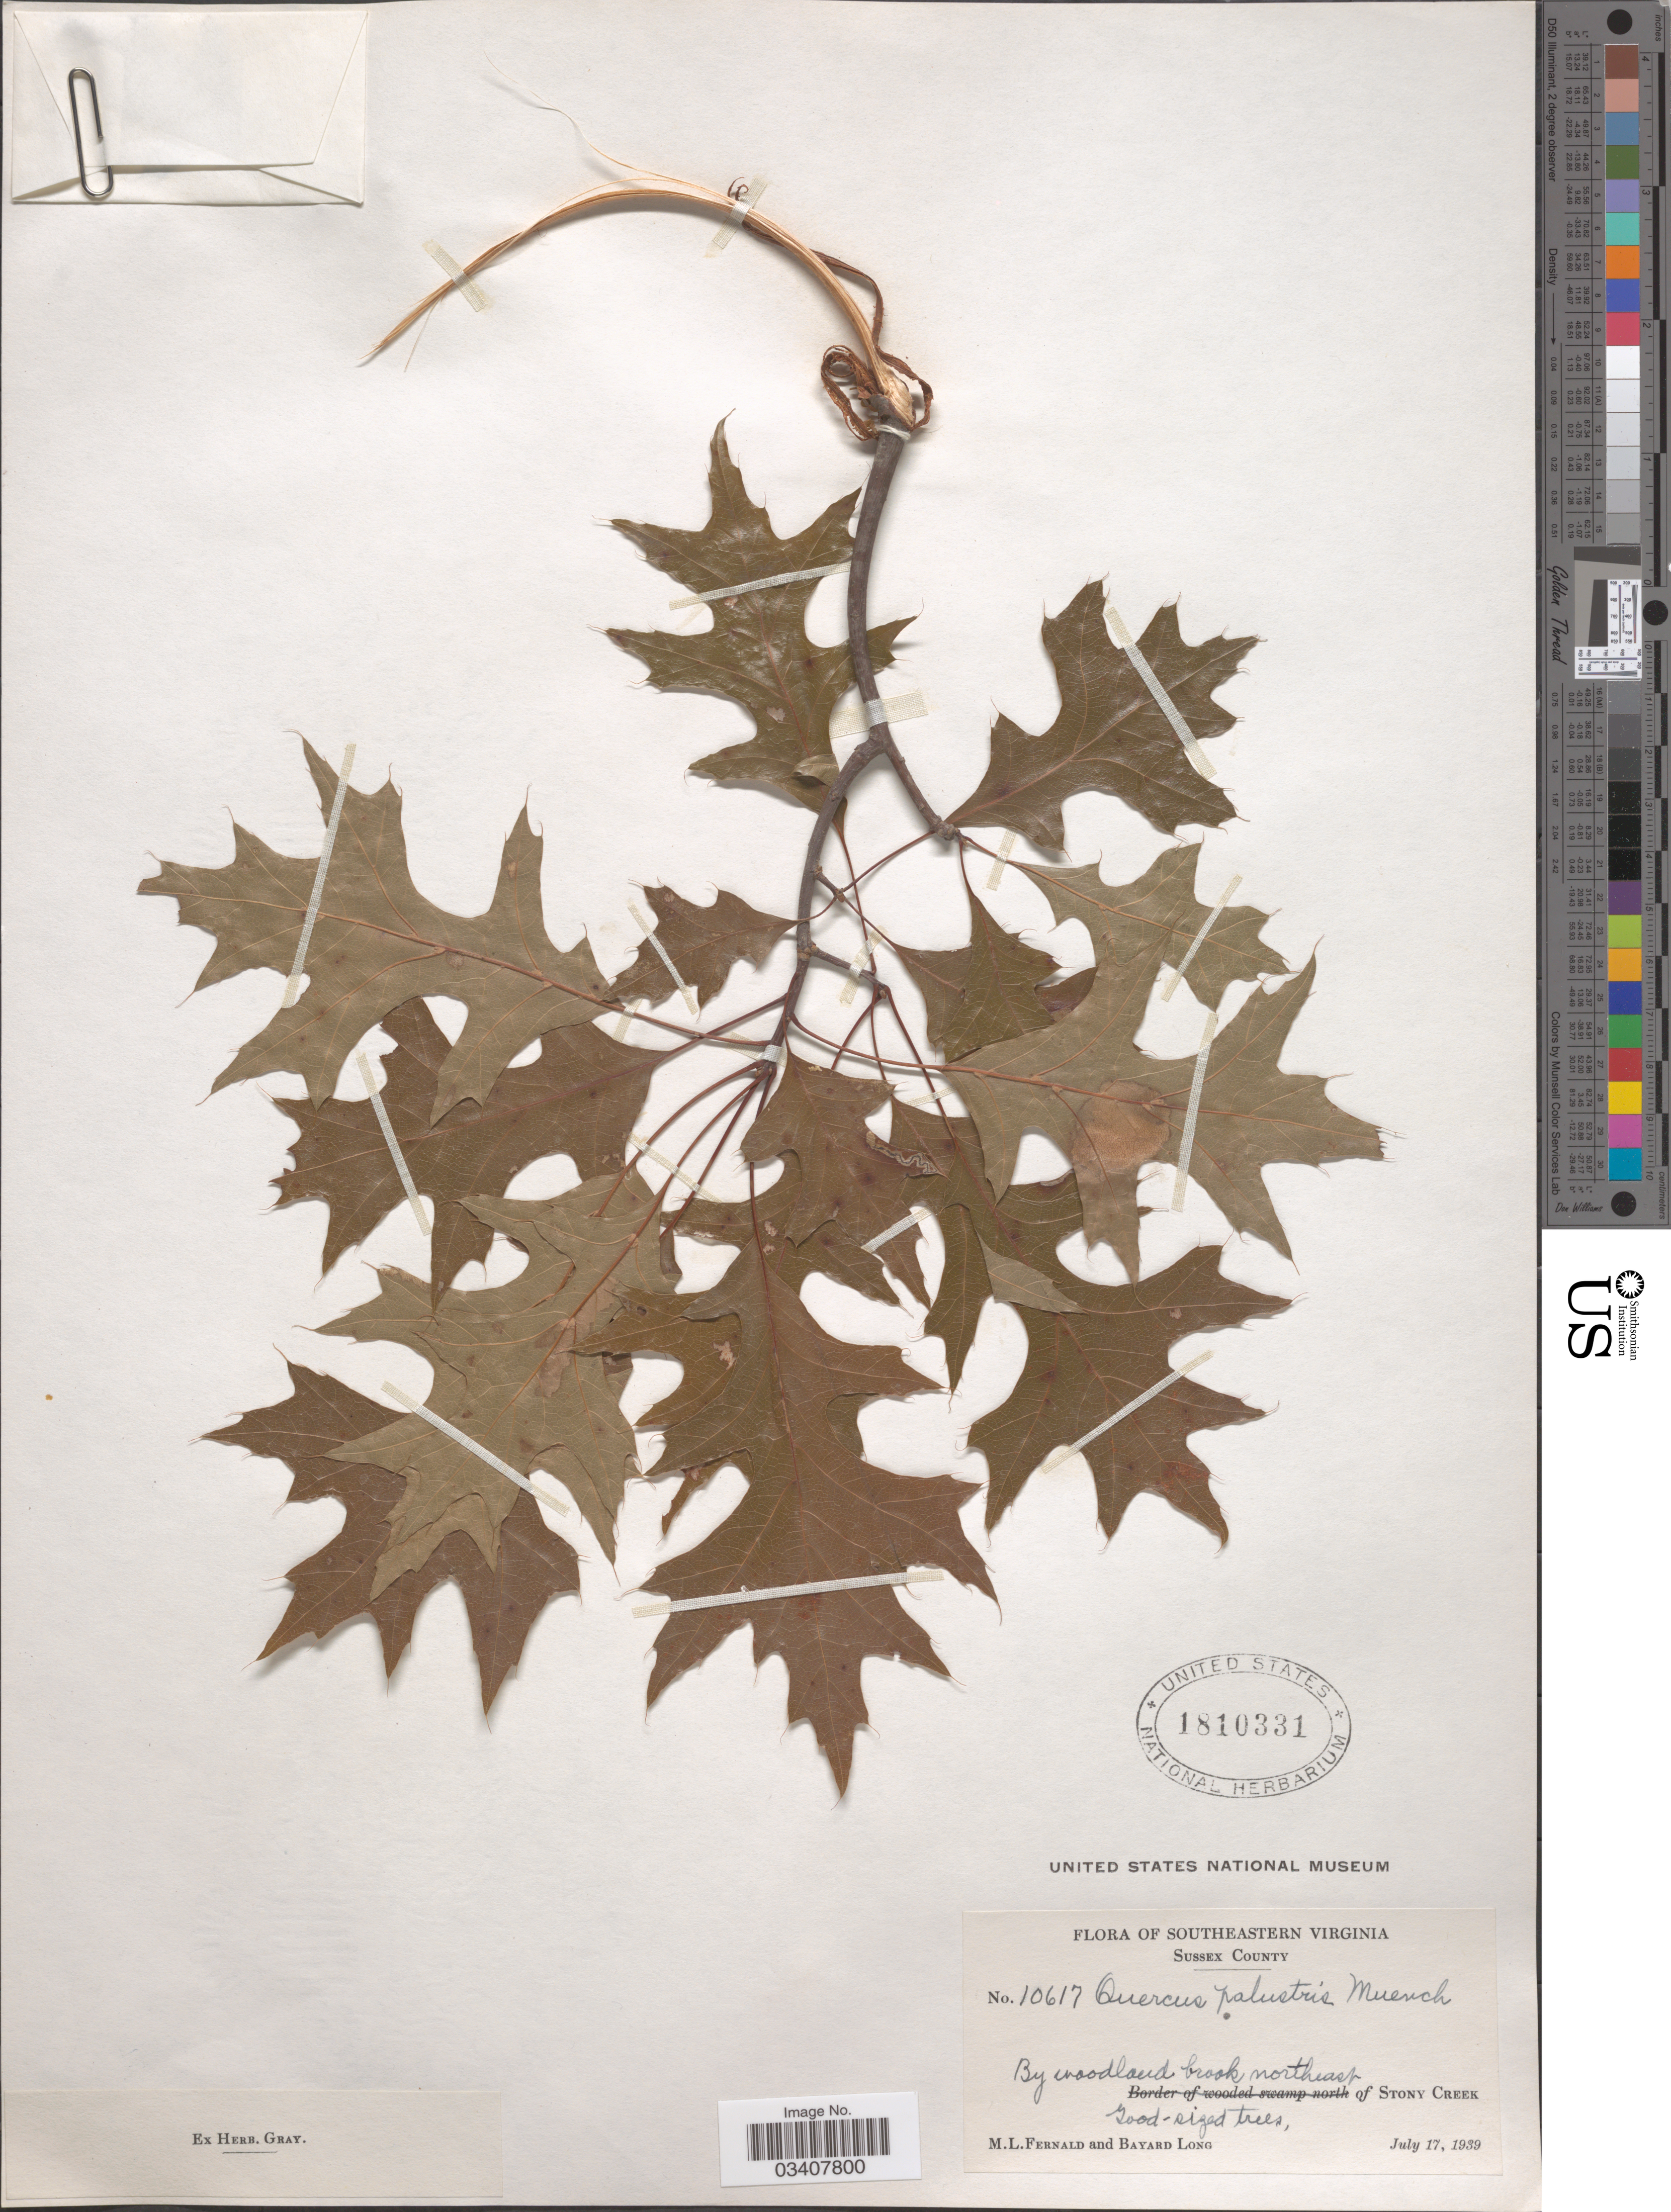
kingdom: Plantae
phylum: Tracheophyta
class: Magnoliopsida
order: Fagales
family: Fagaceae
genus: Quercus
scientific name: Quercus palustris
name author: Münchh.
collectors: M. L. Fernald & B. Long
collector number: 10617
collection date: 1939-07-17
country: United States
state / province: Virginia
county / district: Sussex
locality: Southeastern Virginia. Sussex County. By woodland brook northeast of Stony Creek.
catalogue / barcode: US 1810331